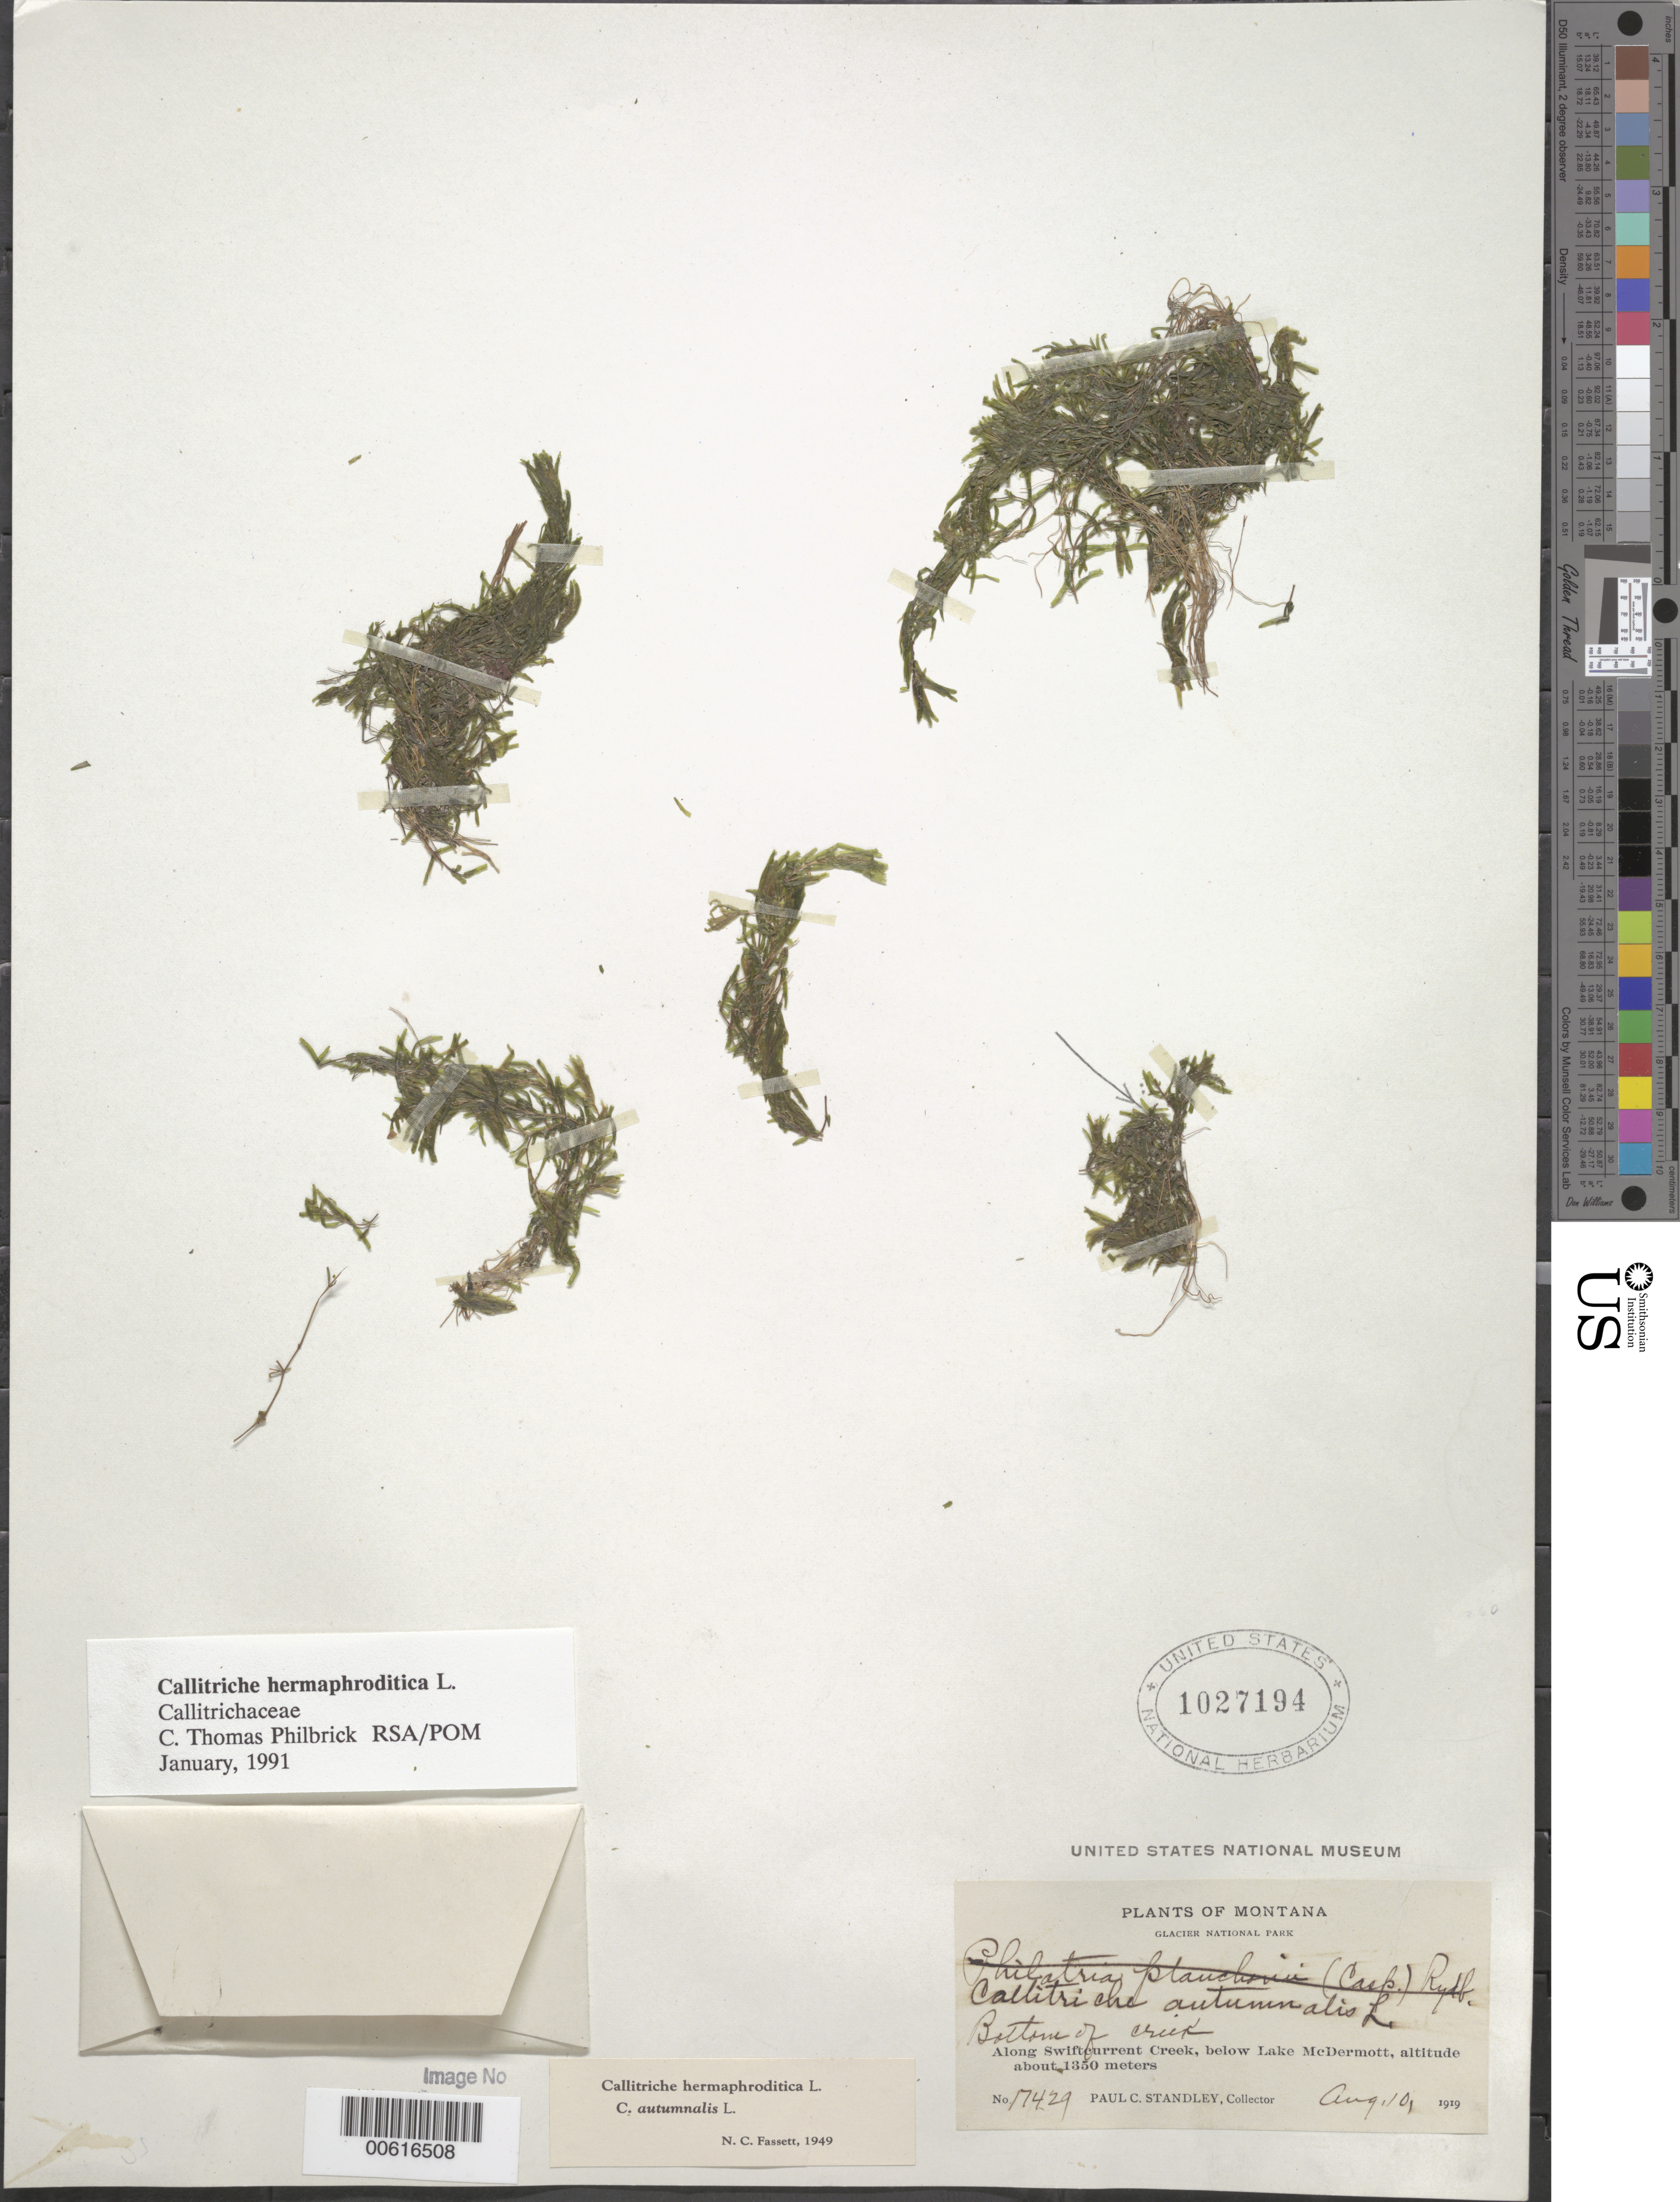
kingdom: Plantae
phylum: Tracheophyta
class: Magnoliopsida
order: Lamiales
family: Plantaginaceae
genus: Callitriche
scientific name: Callitriche hermaphroditica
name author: L.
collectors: P. C. Standley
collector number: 17429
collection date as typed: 10 Aug 1919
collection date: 1919-08-10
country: United States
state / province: Montana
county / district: Flathead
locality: Along Swiftcurrent Creek, below Lake DcDermott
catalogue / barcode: US 1027194